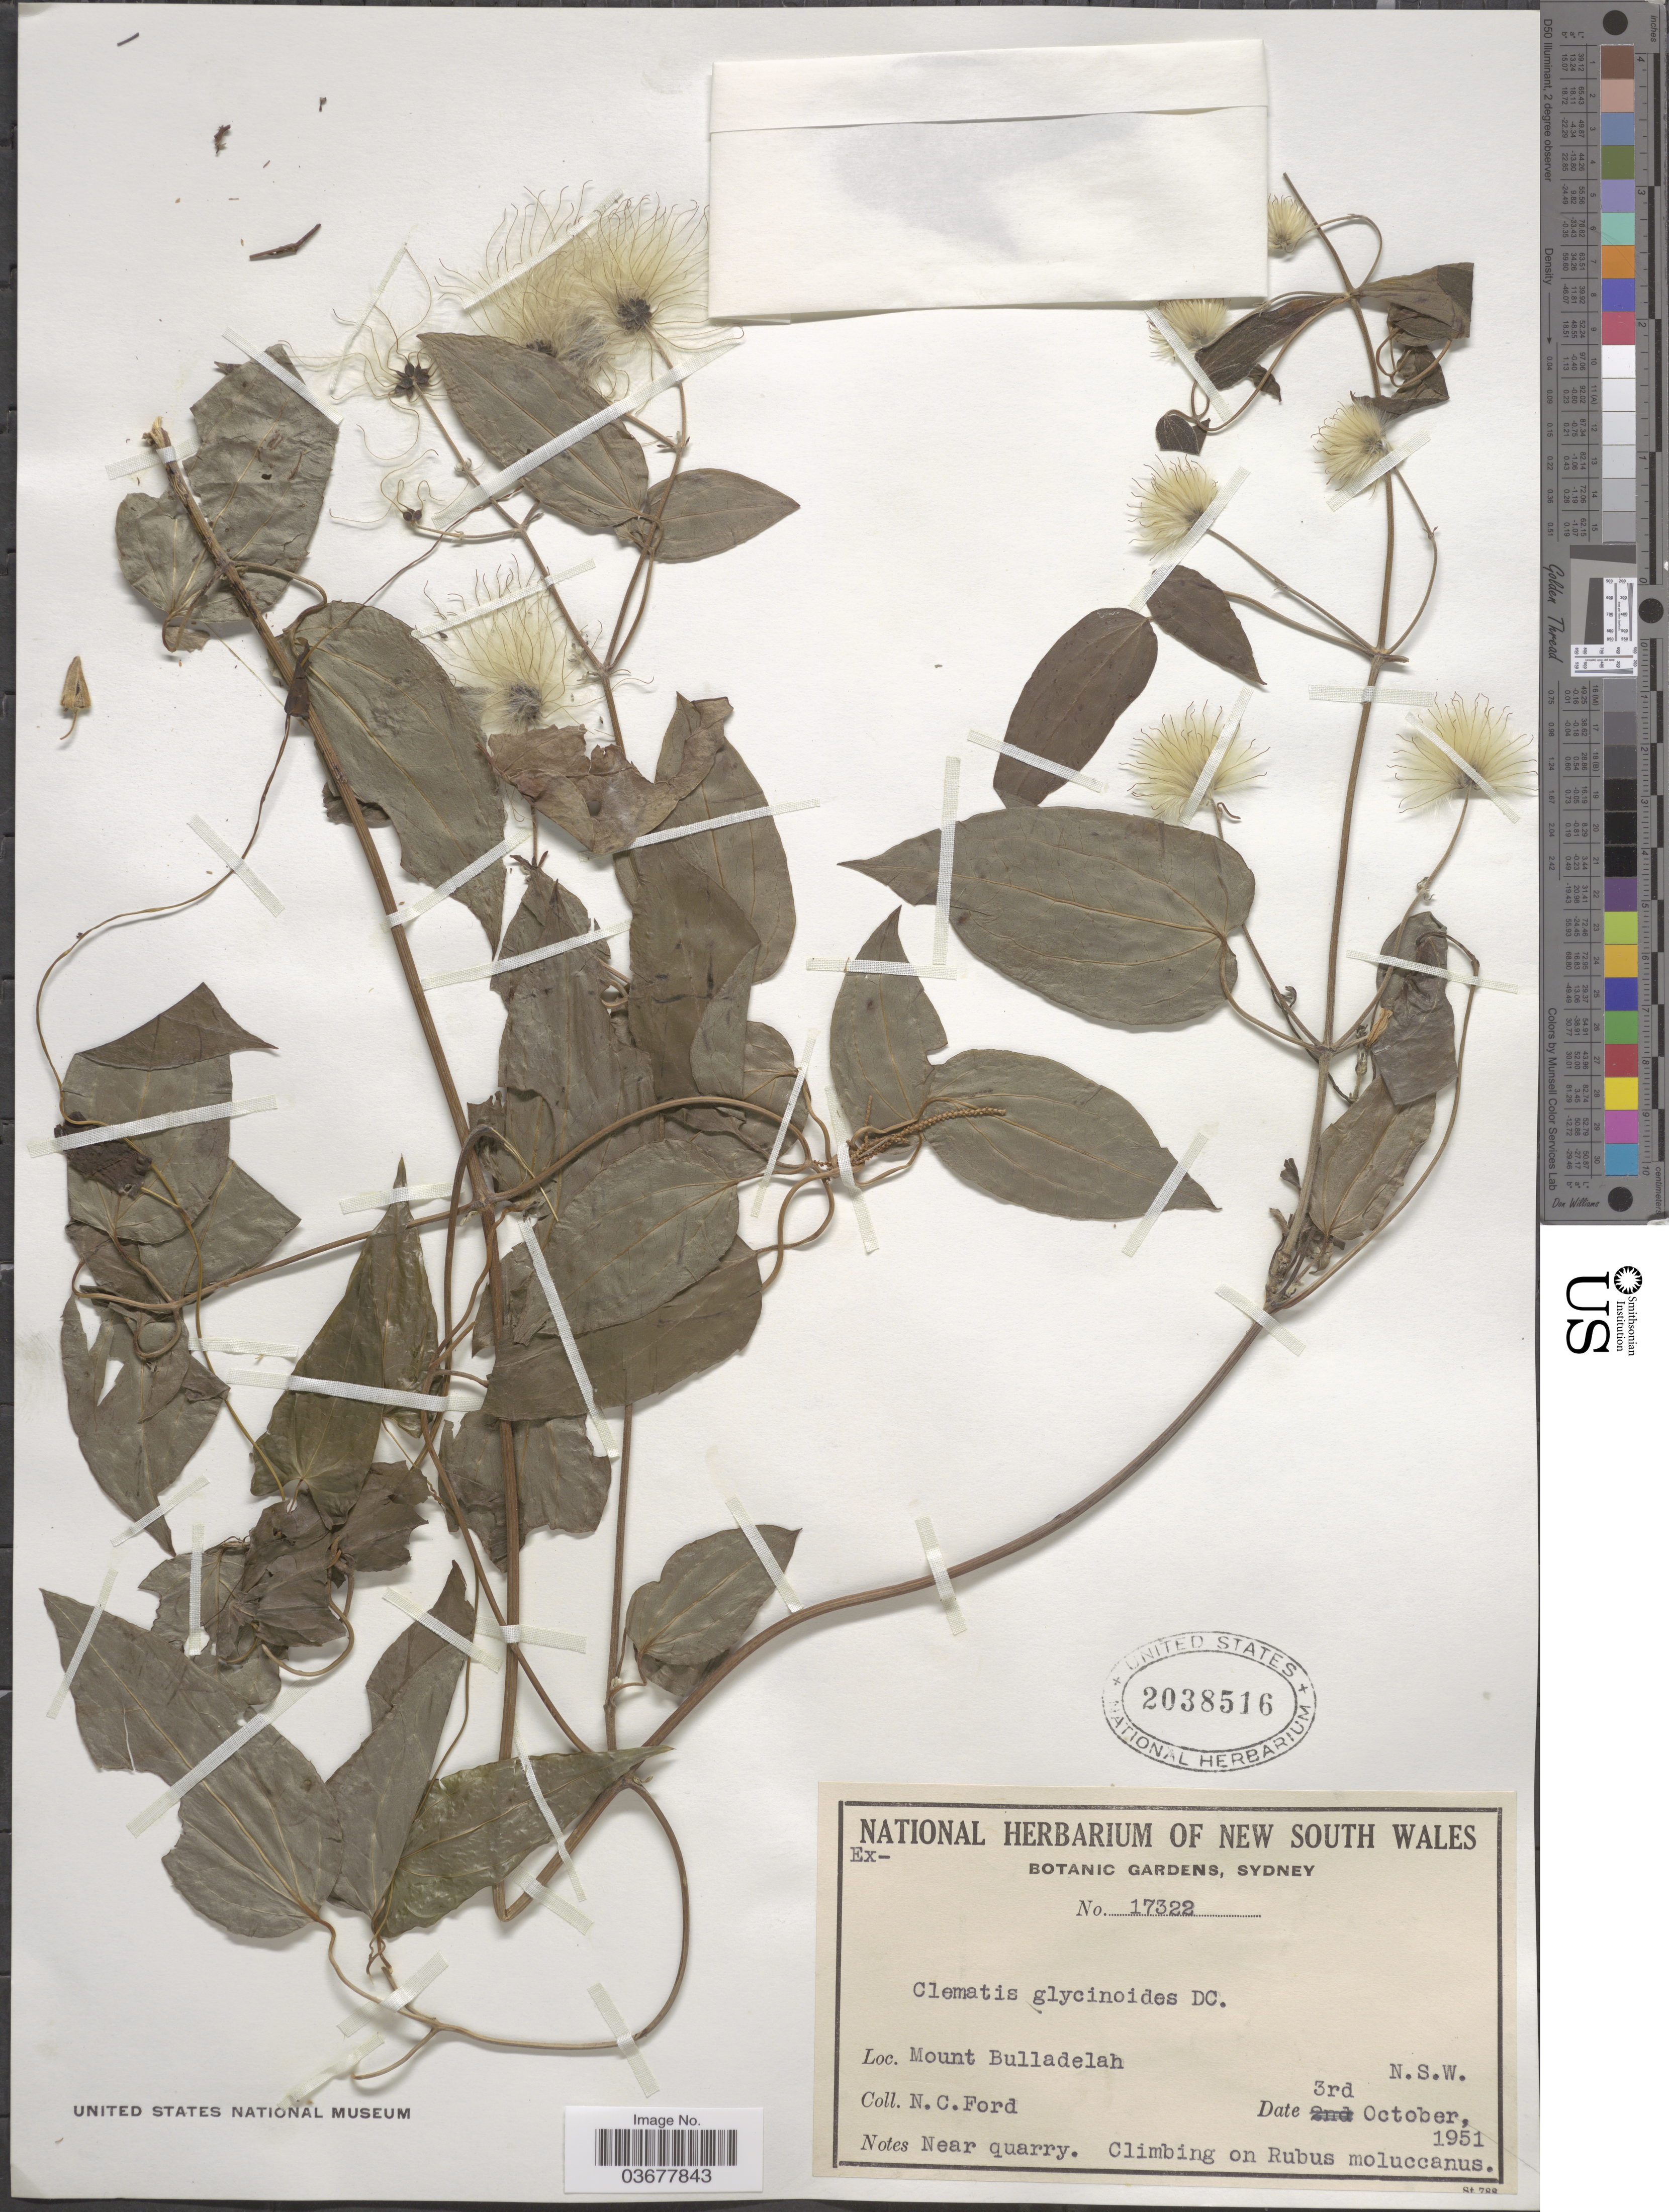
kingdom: Plantae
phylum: Tracheophyta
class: Magnoliopsida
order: Ranunculales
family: Ranunculaceae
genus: Clematis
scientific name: Clematis glycinoides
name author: DC.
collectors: N. Ford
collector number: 17322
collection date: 1951-10-03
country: Australia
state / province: New South Wales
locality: Mount Bulladelah.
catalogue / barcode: US 2038516